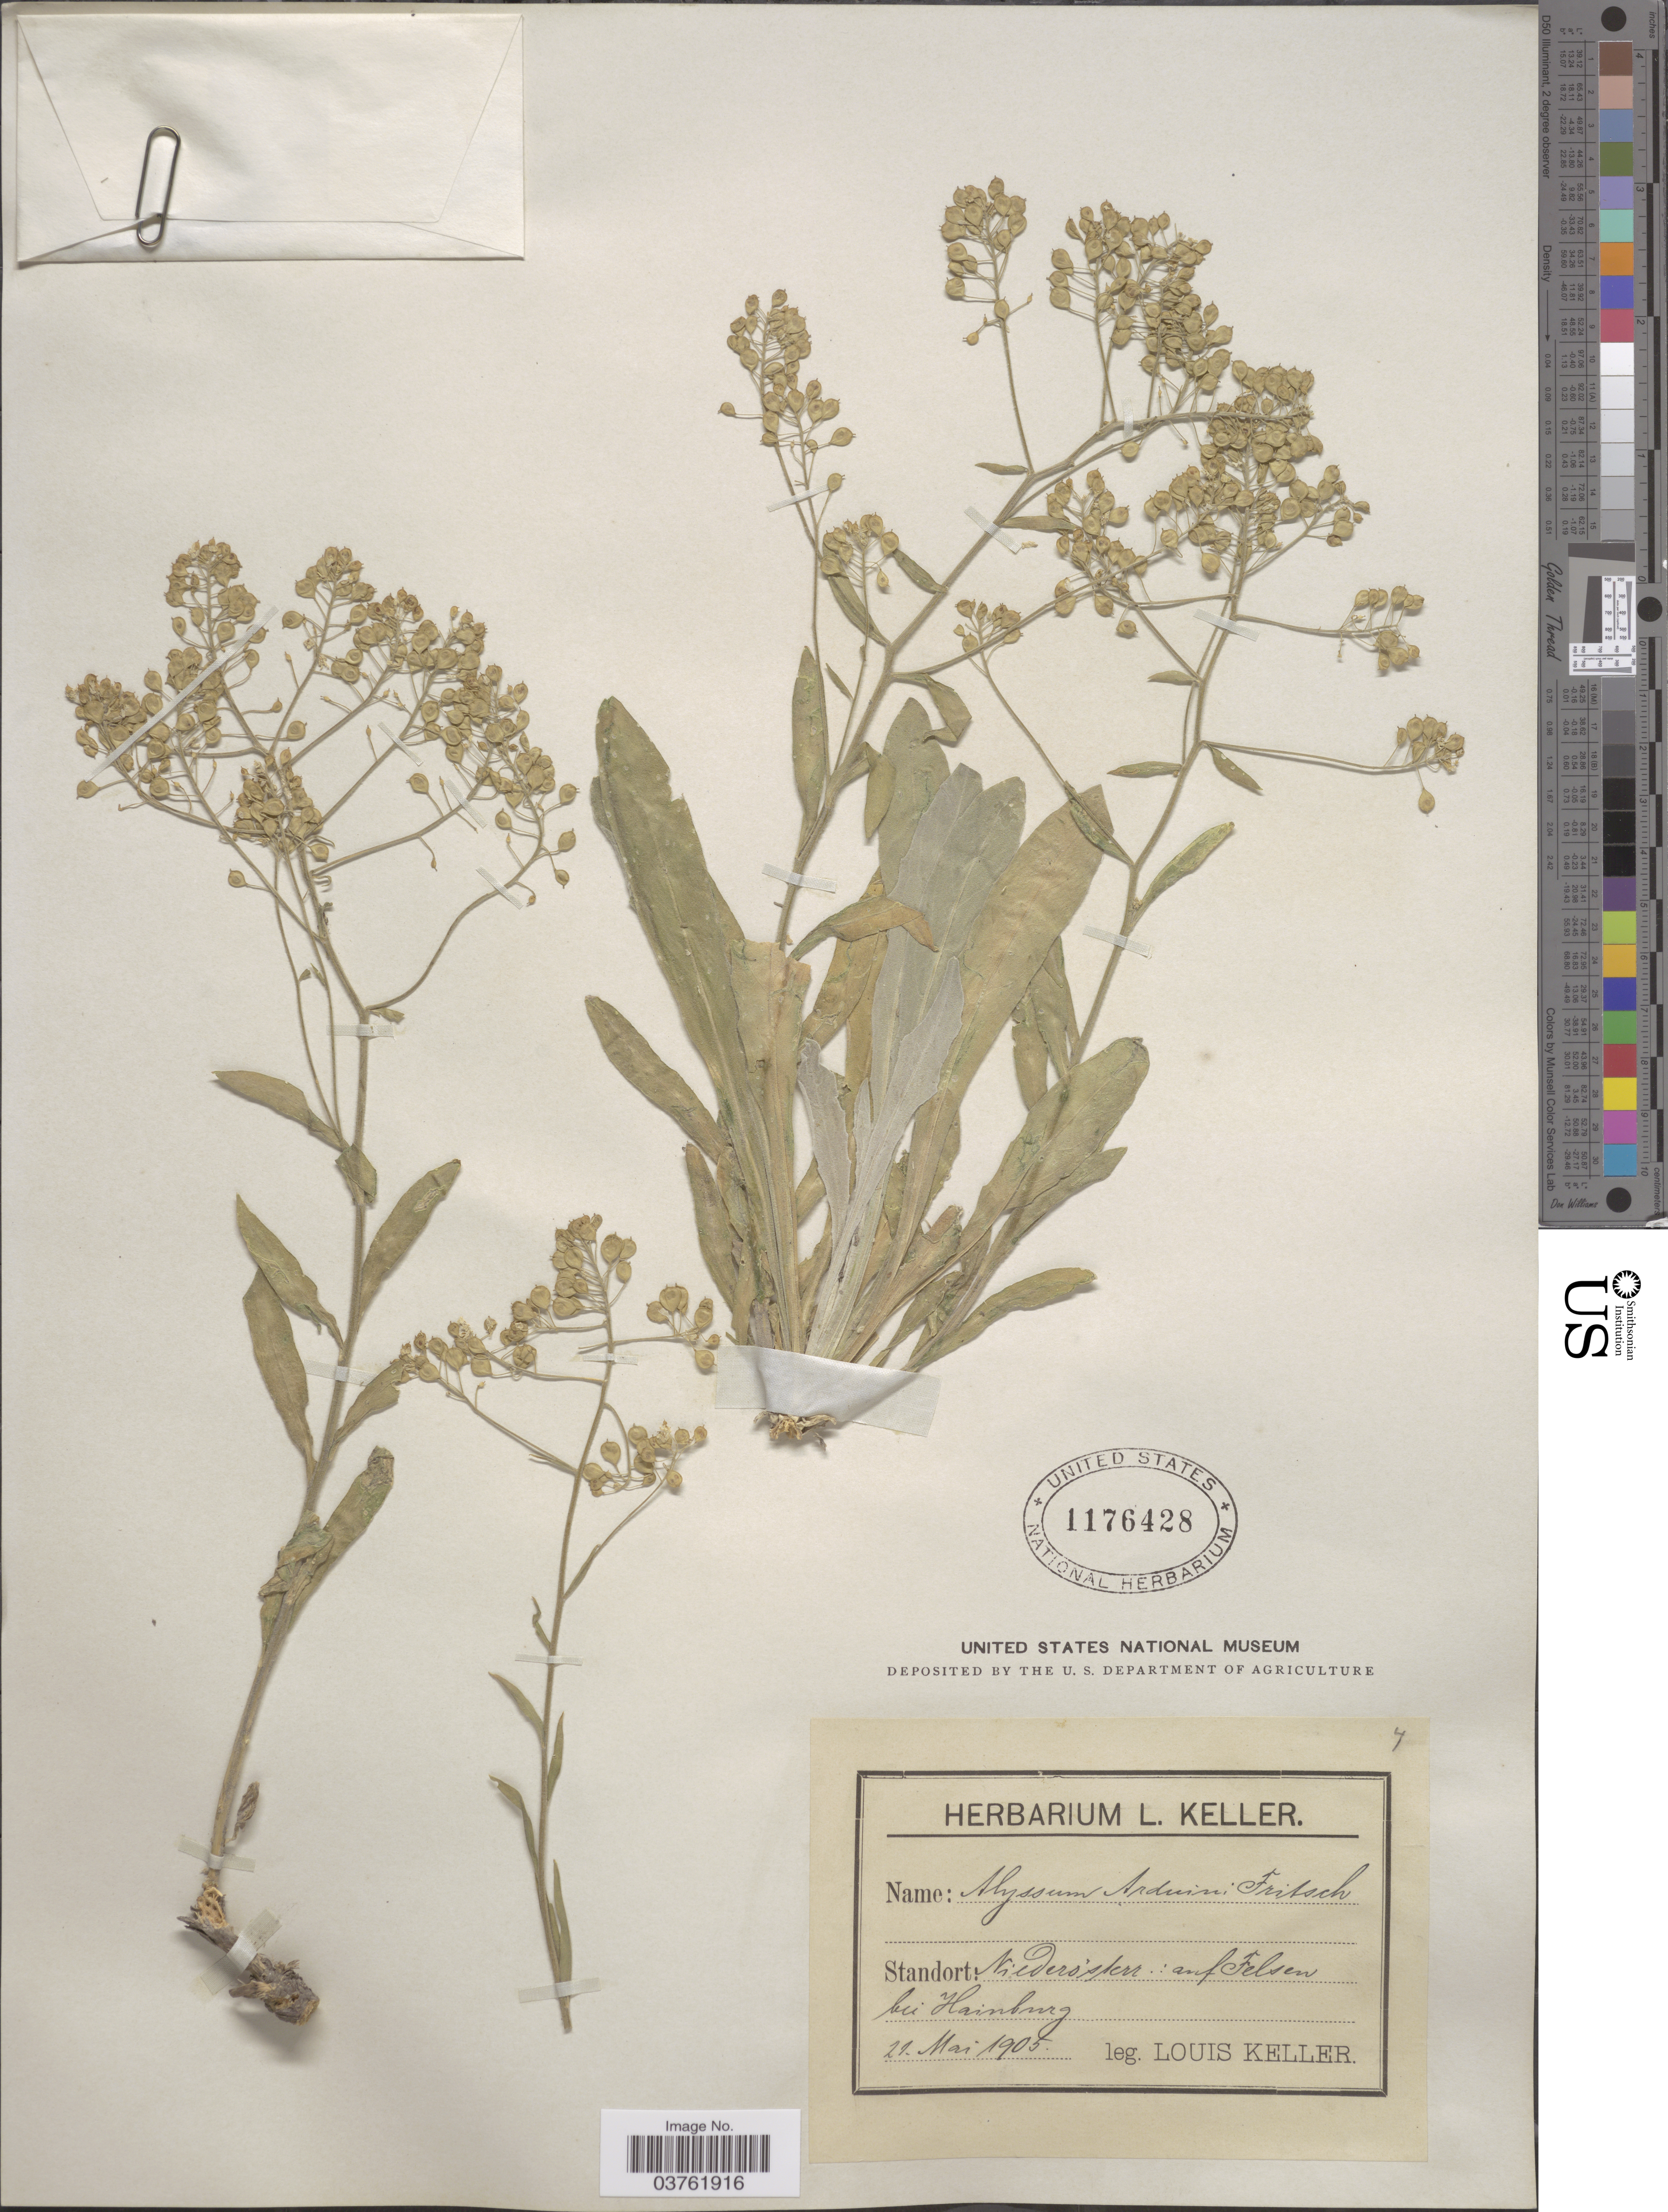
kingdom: Plantae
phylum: Tracheophyta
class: Magnoliopsida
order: Brassicales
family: Brassicaceae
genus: Alyssum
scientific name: Alyssum arduinii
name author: Fritsch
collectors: L. Keller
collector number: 7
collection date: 1905-05-21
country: Austria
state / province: Niederosterreich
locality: Standort: Niedersiskern.: auf Felsen bei Hainburg.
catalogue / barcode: US 1176428